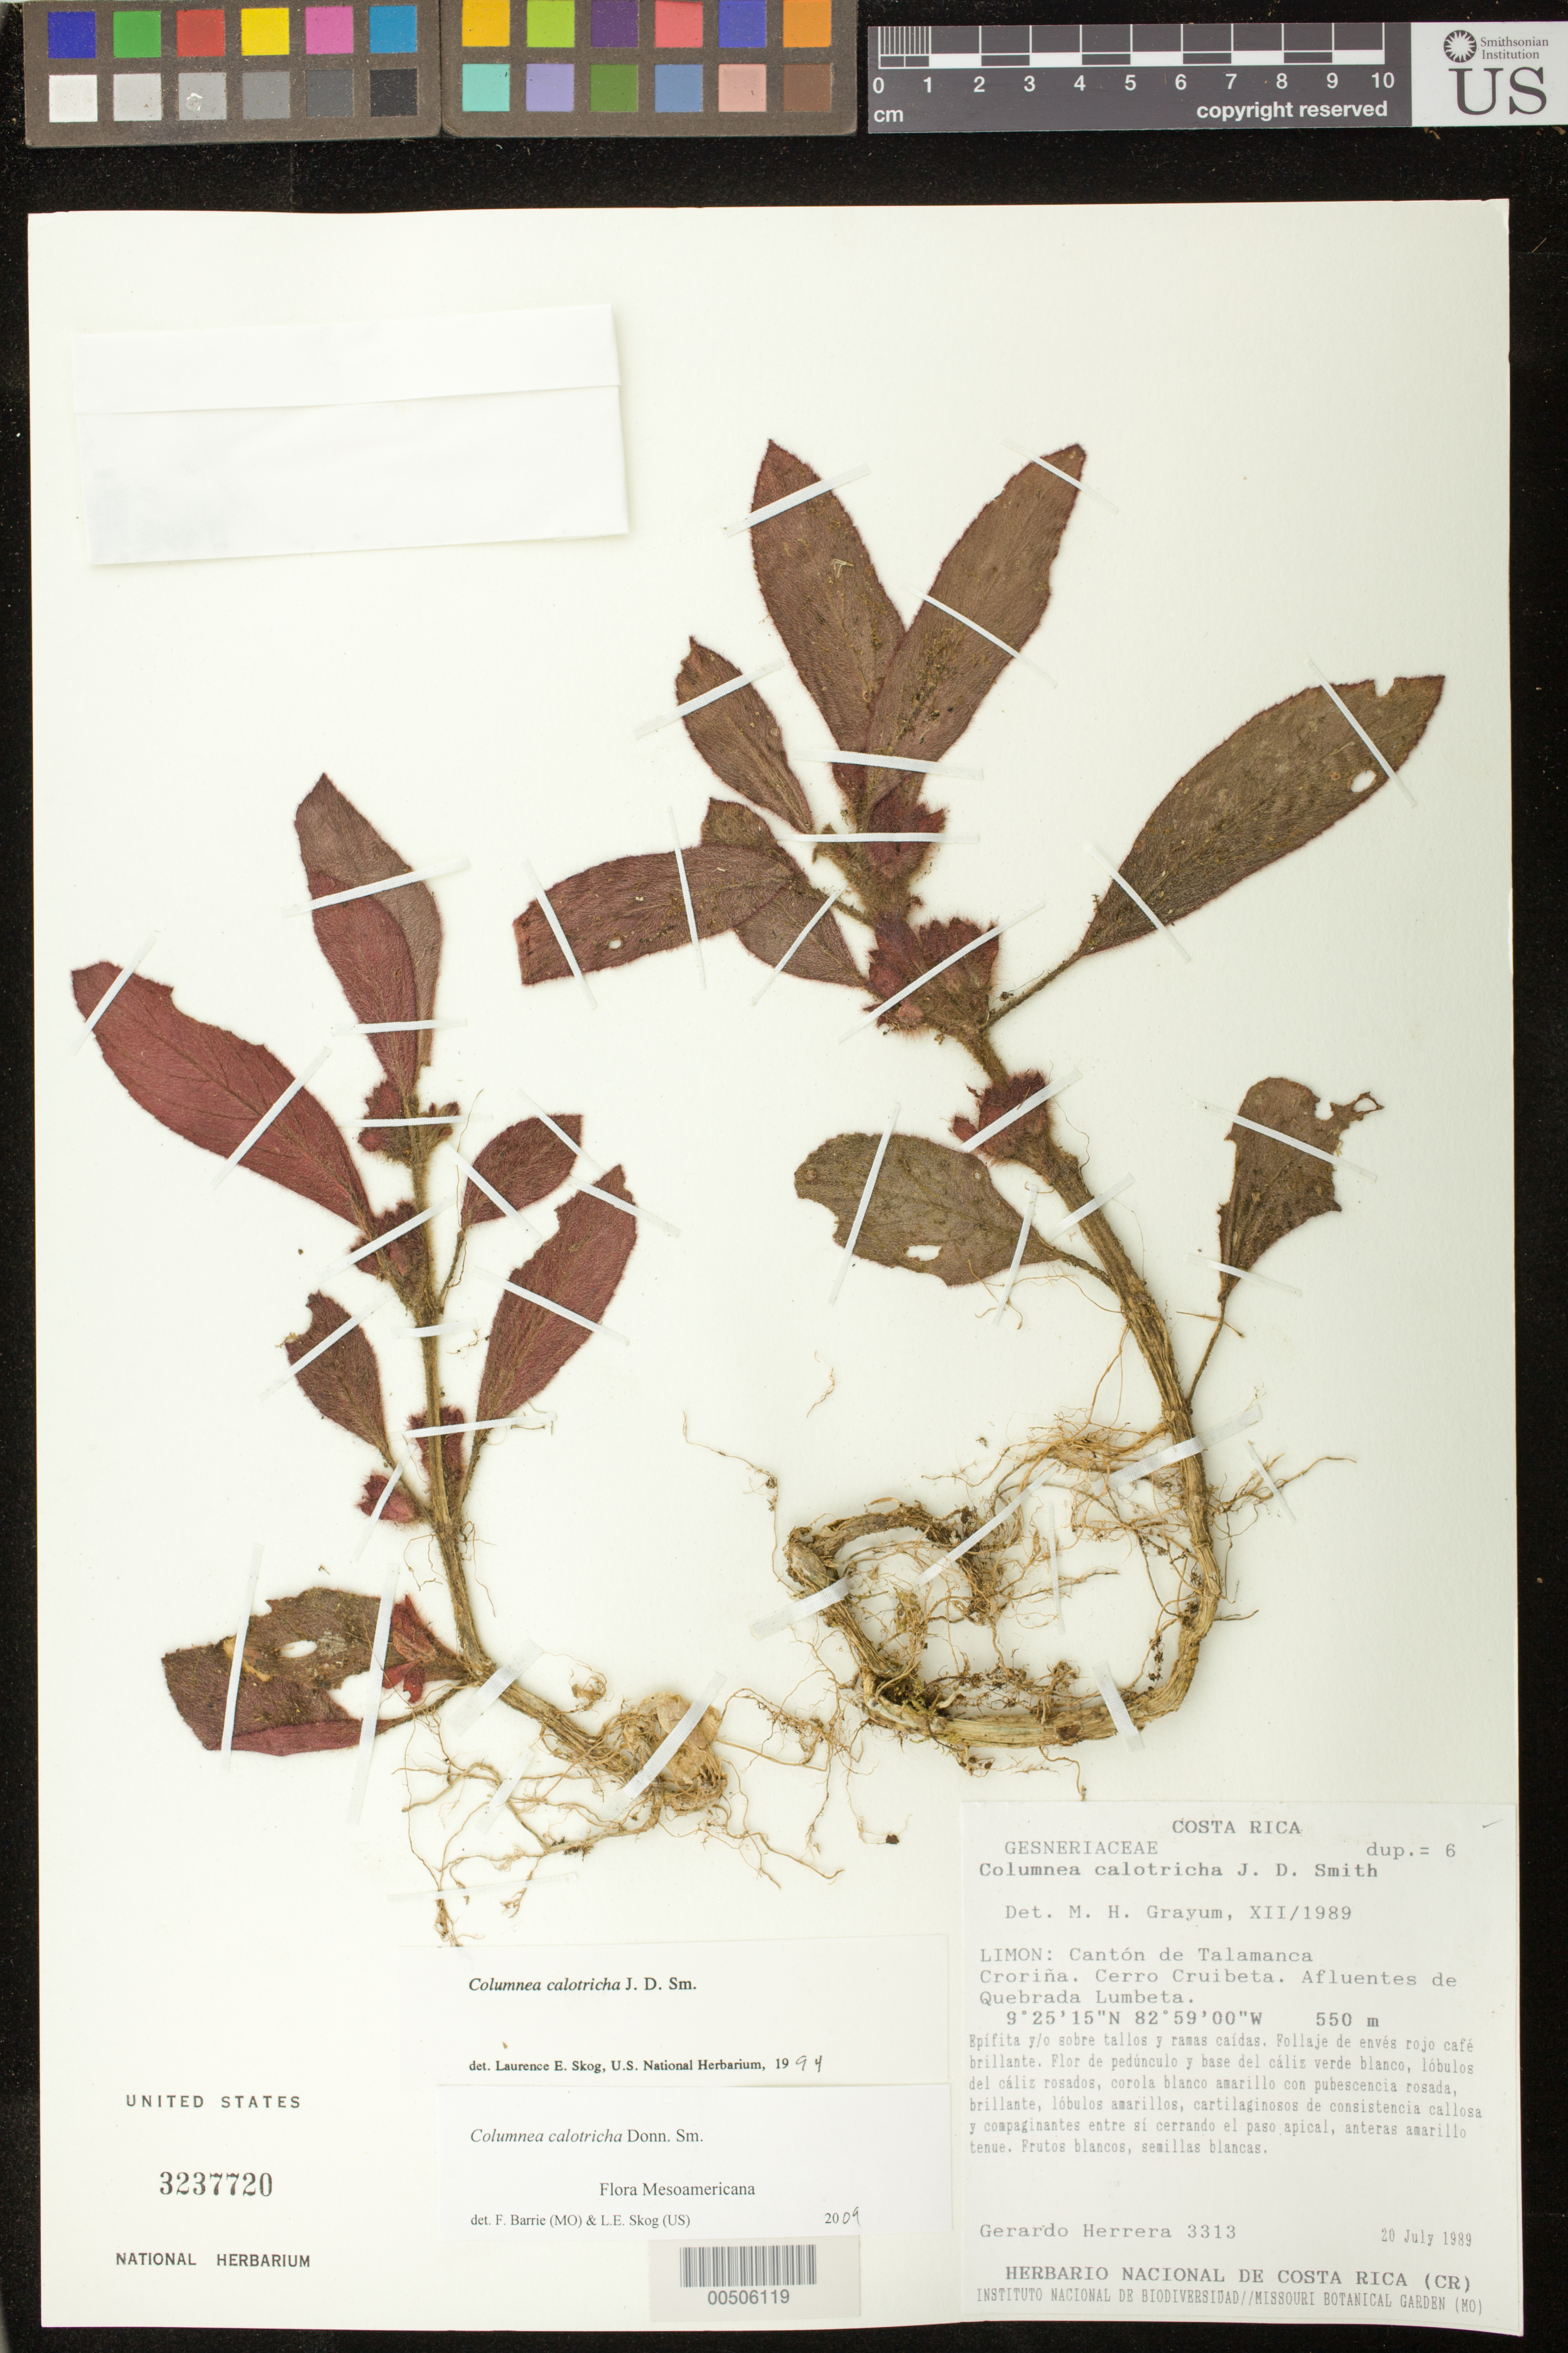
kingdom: Plantae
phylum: Tracheophyta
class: Magnoliopsida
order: Lamiales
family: Gesneriaceae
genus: Columnea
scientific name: Columnea calotricha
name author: Donn. Sm.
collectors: G. Herrera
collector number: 3313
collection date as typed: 20 Jul 1989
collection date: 1989-07-20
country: Costa Rica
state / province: Limón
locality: Cantón Talamanca, Dist. Bratsi, Crorina. Cerro Cruibeta. Afluentes de Quebrada Lumbeta.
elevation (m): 550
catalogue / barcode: US 3237720